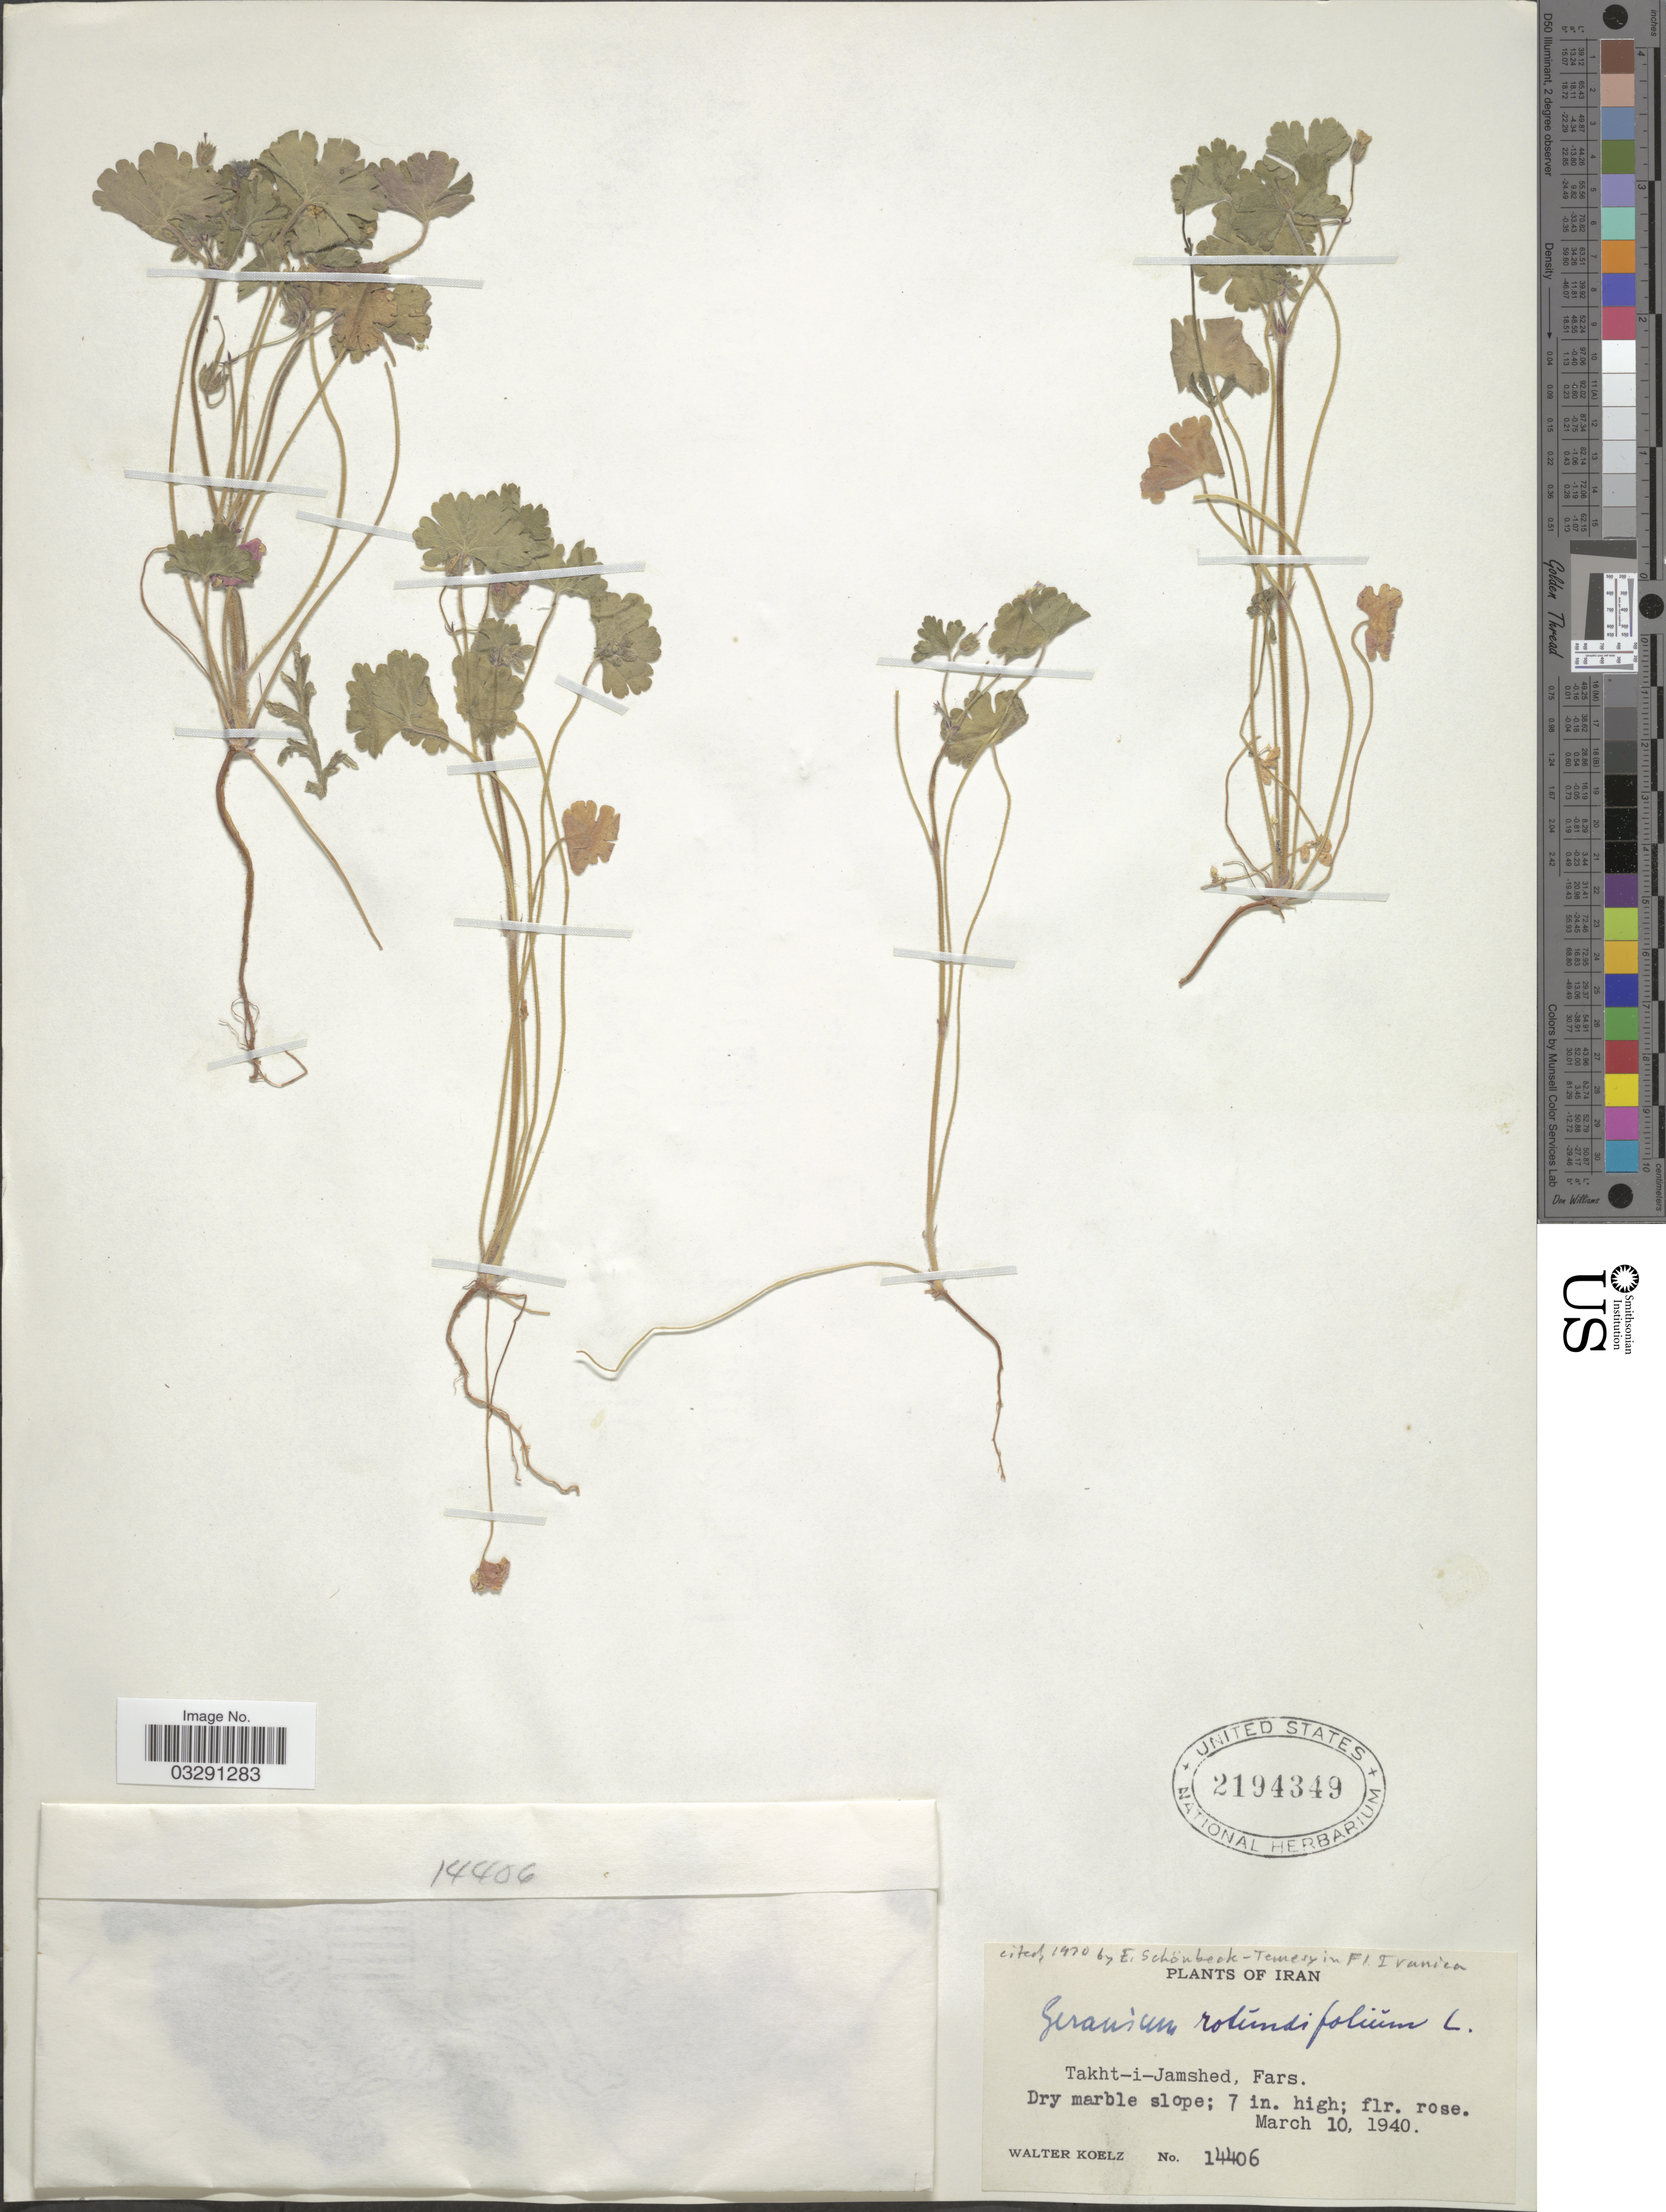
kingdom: Plantae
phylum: Tracheophyta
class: Magnoliopsida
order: Geraniales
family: Geraniaceae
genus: Geranium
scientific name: Geranium rotundifolium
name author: L.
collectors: W. N. Koelz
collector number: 14406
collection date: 1940-03-10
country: Iran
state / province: Fars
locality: Takht-i-Jamshed, Fars.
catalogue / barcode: US 2194349